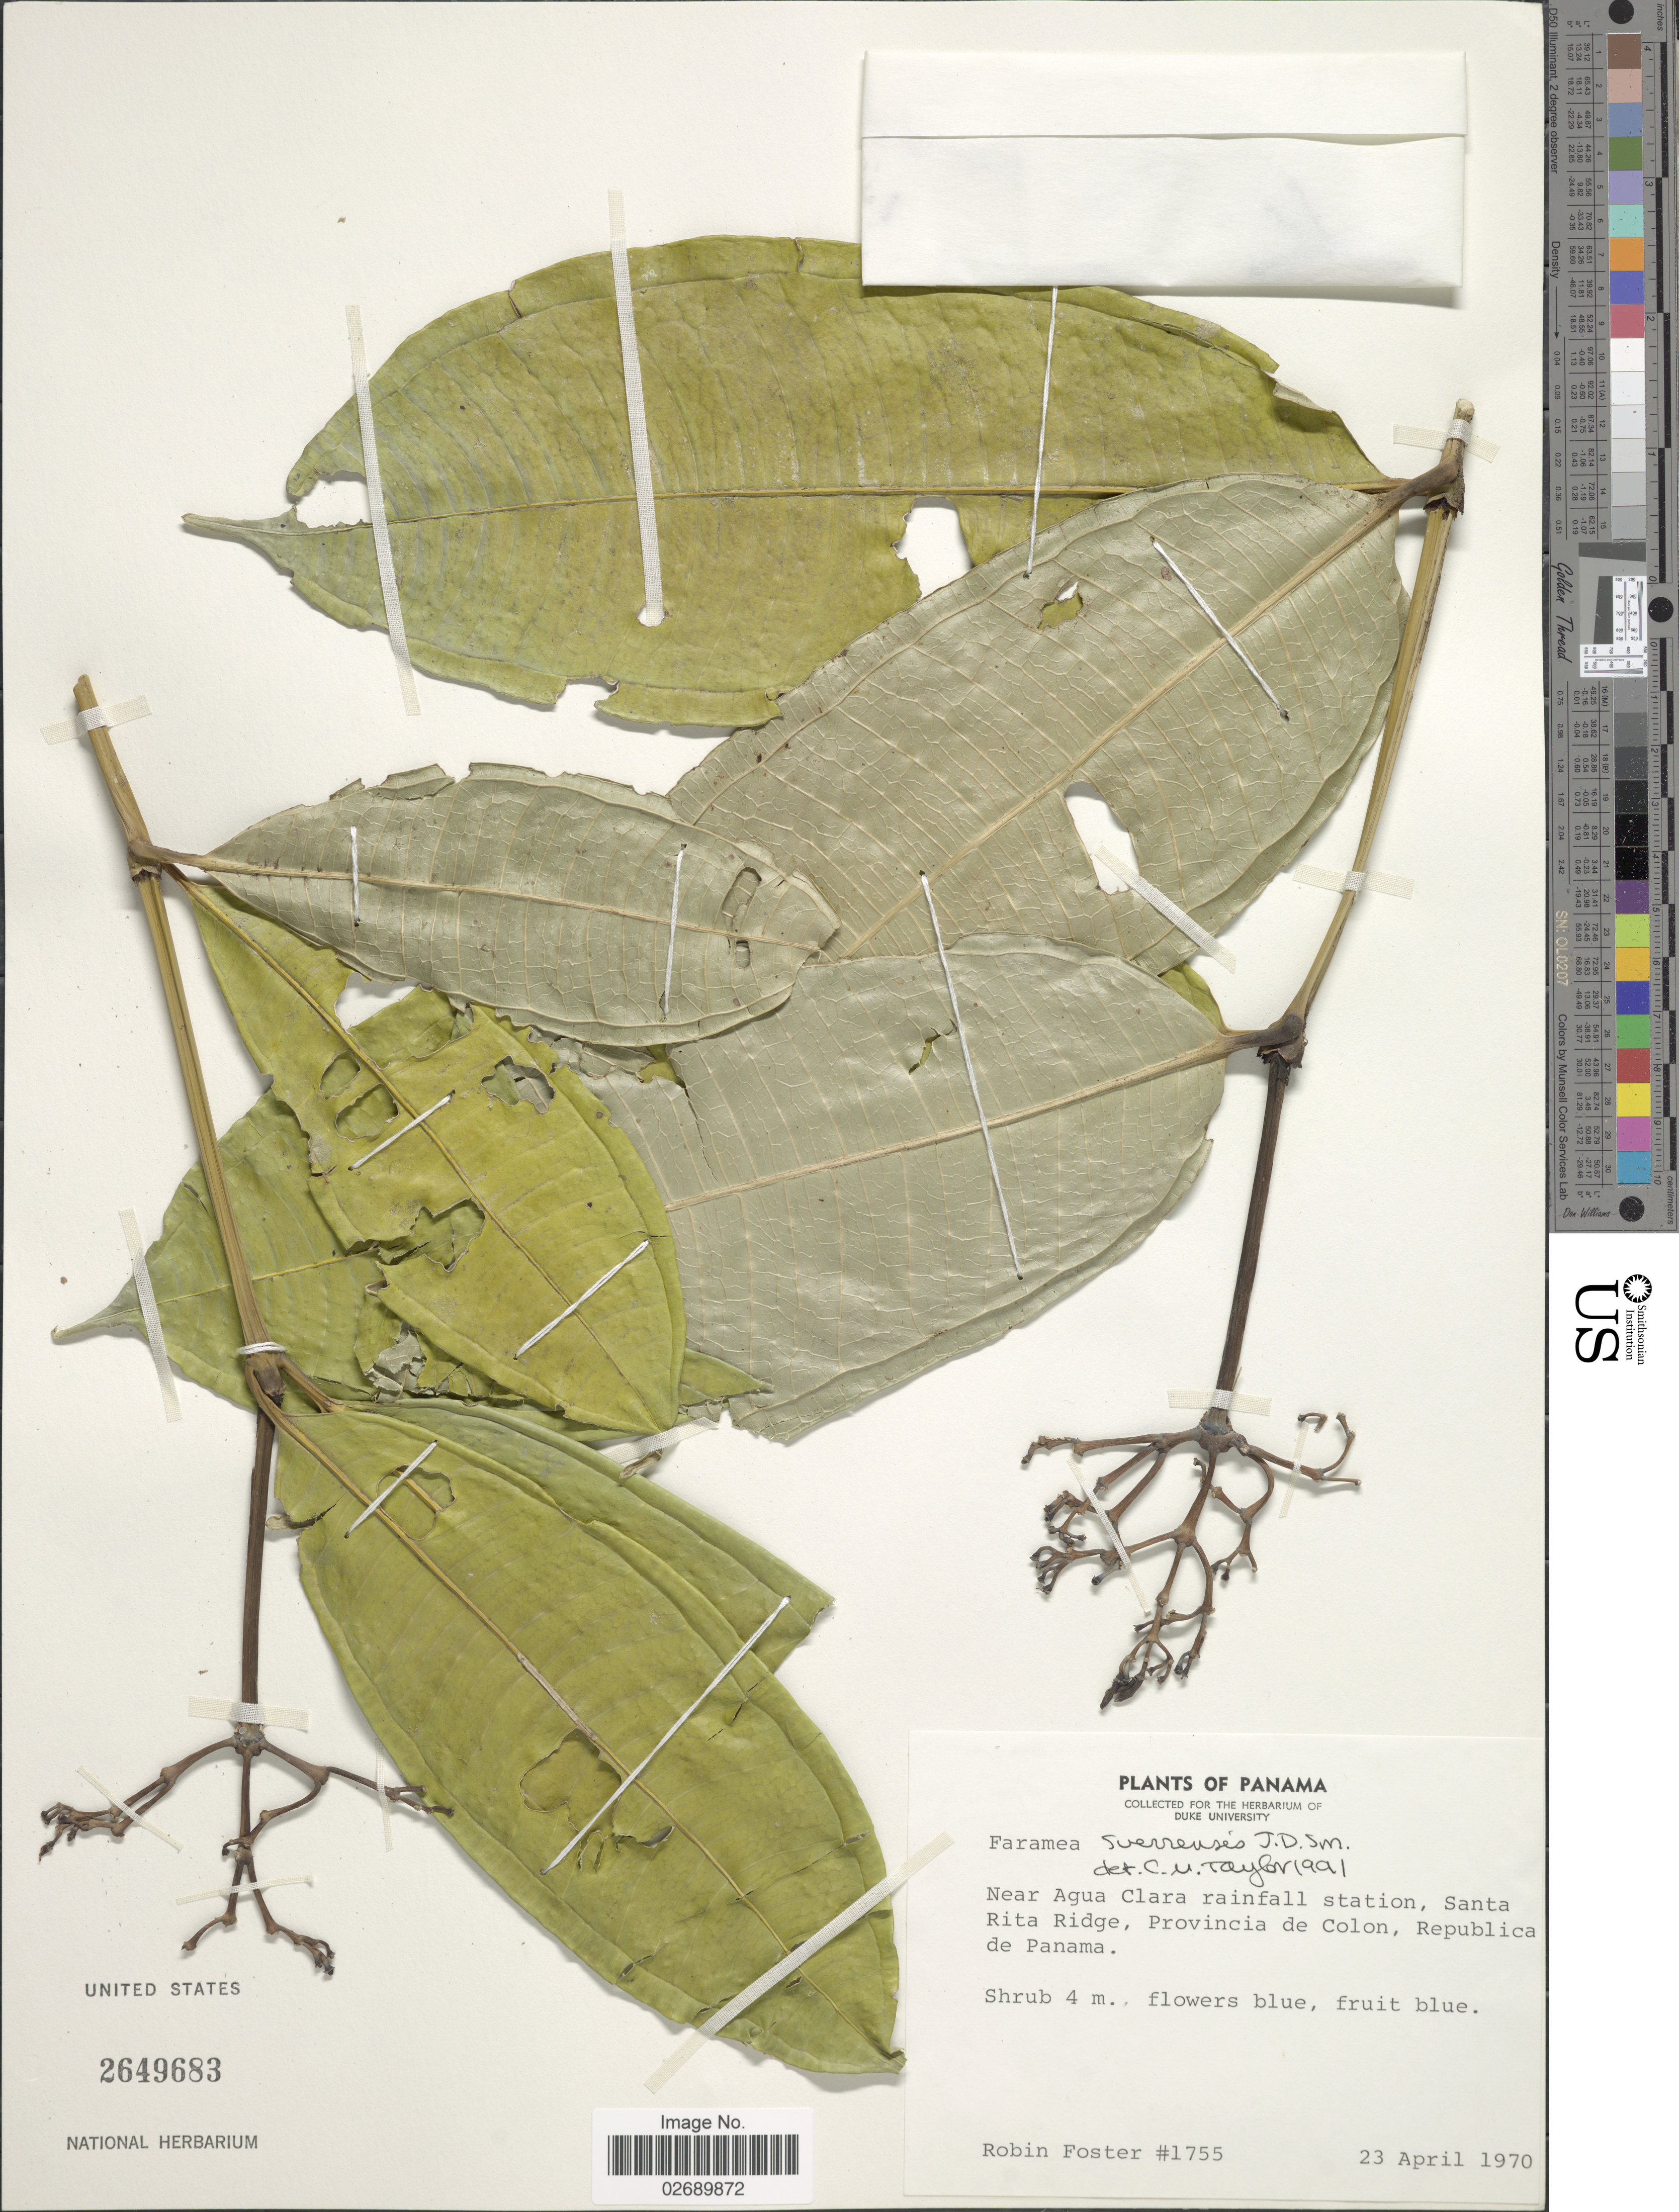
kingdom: Plantae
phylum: Tracheophyta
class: Magnoliopsida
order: Gentianales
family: Rubiaceae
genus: Faramea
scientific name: Faramea suerrensis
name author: (Donn. Sm.) Donn. Sm.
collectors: R. B. Foster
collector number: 1755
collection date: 1970-04-23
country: Panama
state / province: Colón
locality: Near Agua Clara rainfall station, Santa Rita Ridge. Republica de Panama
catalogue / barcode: US 2649683